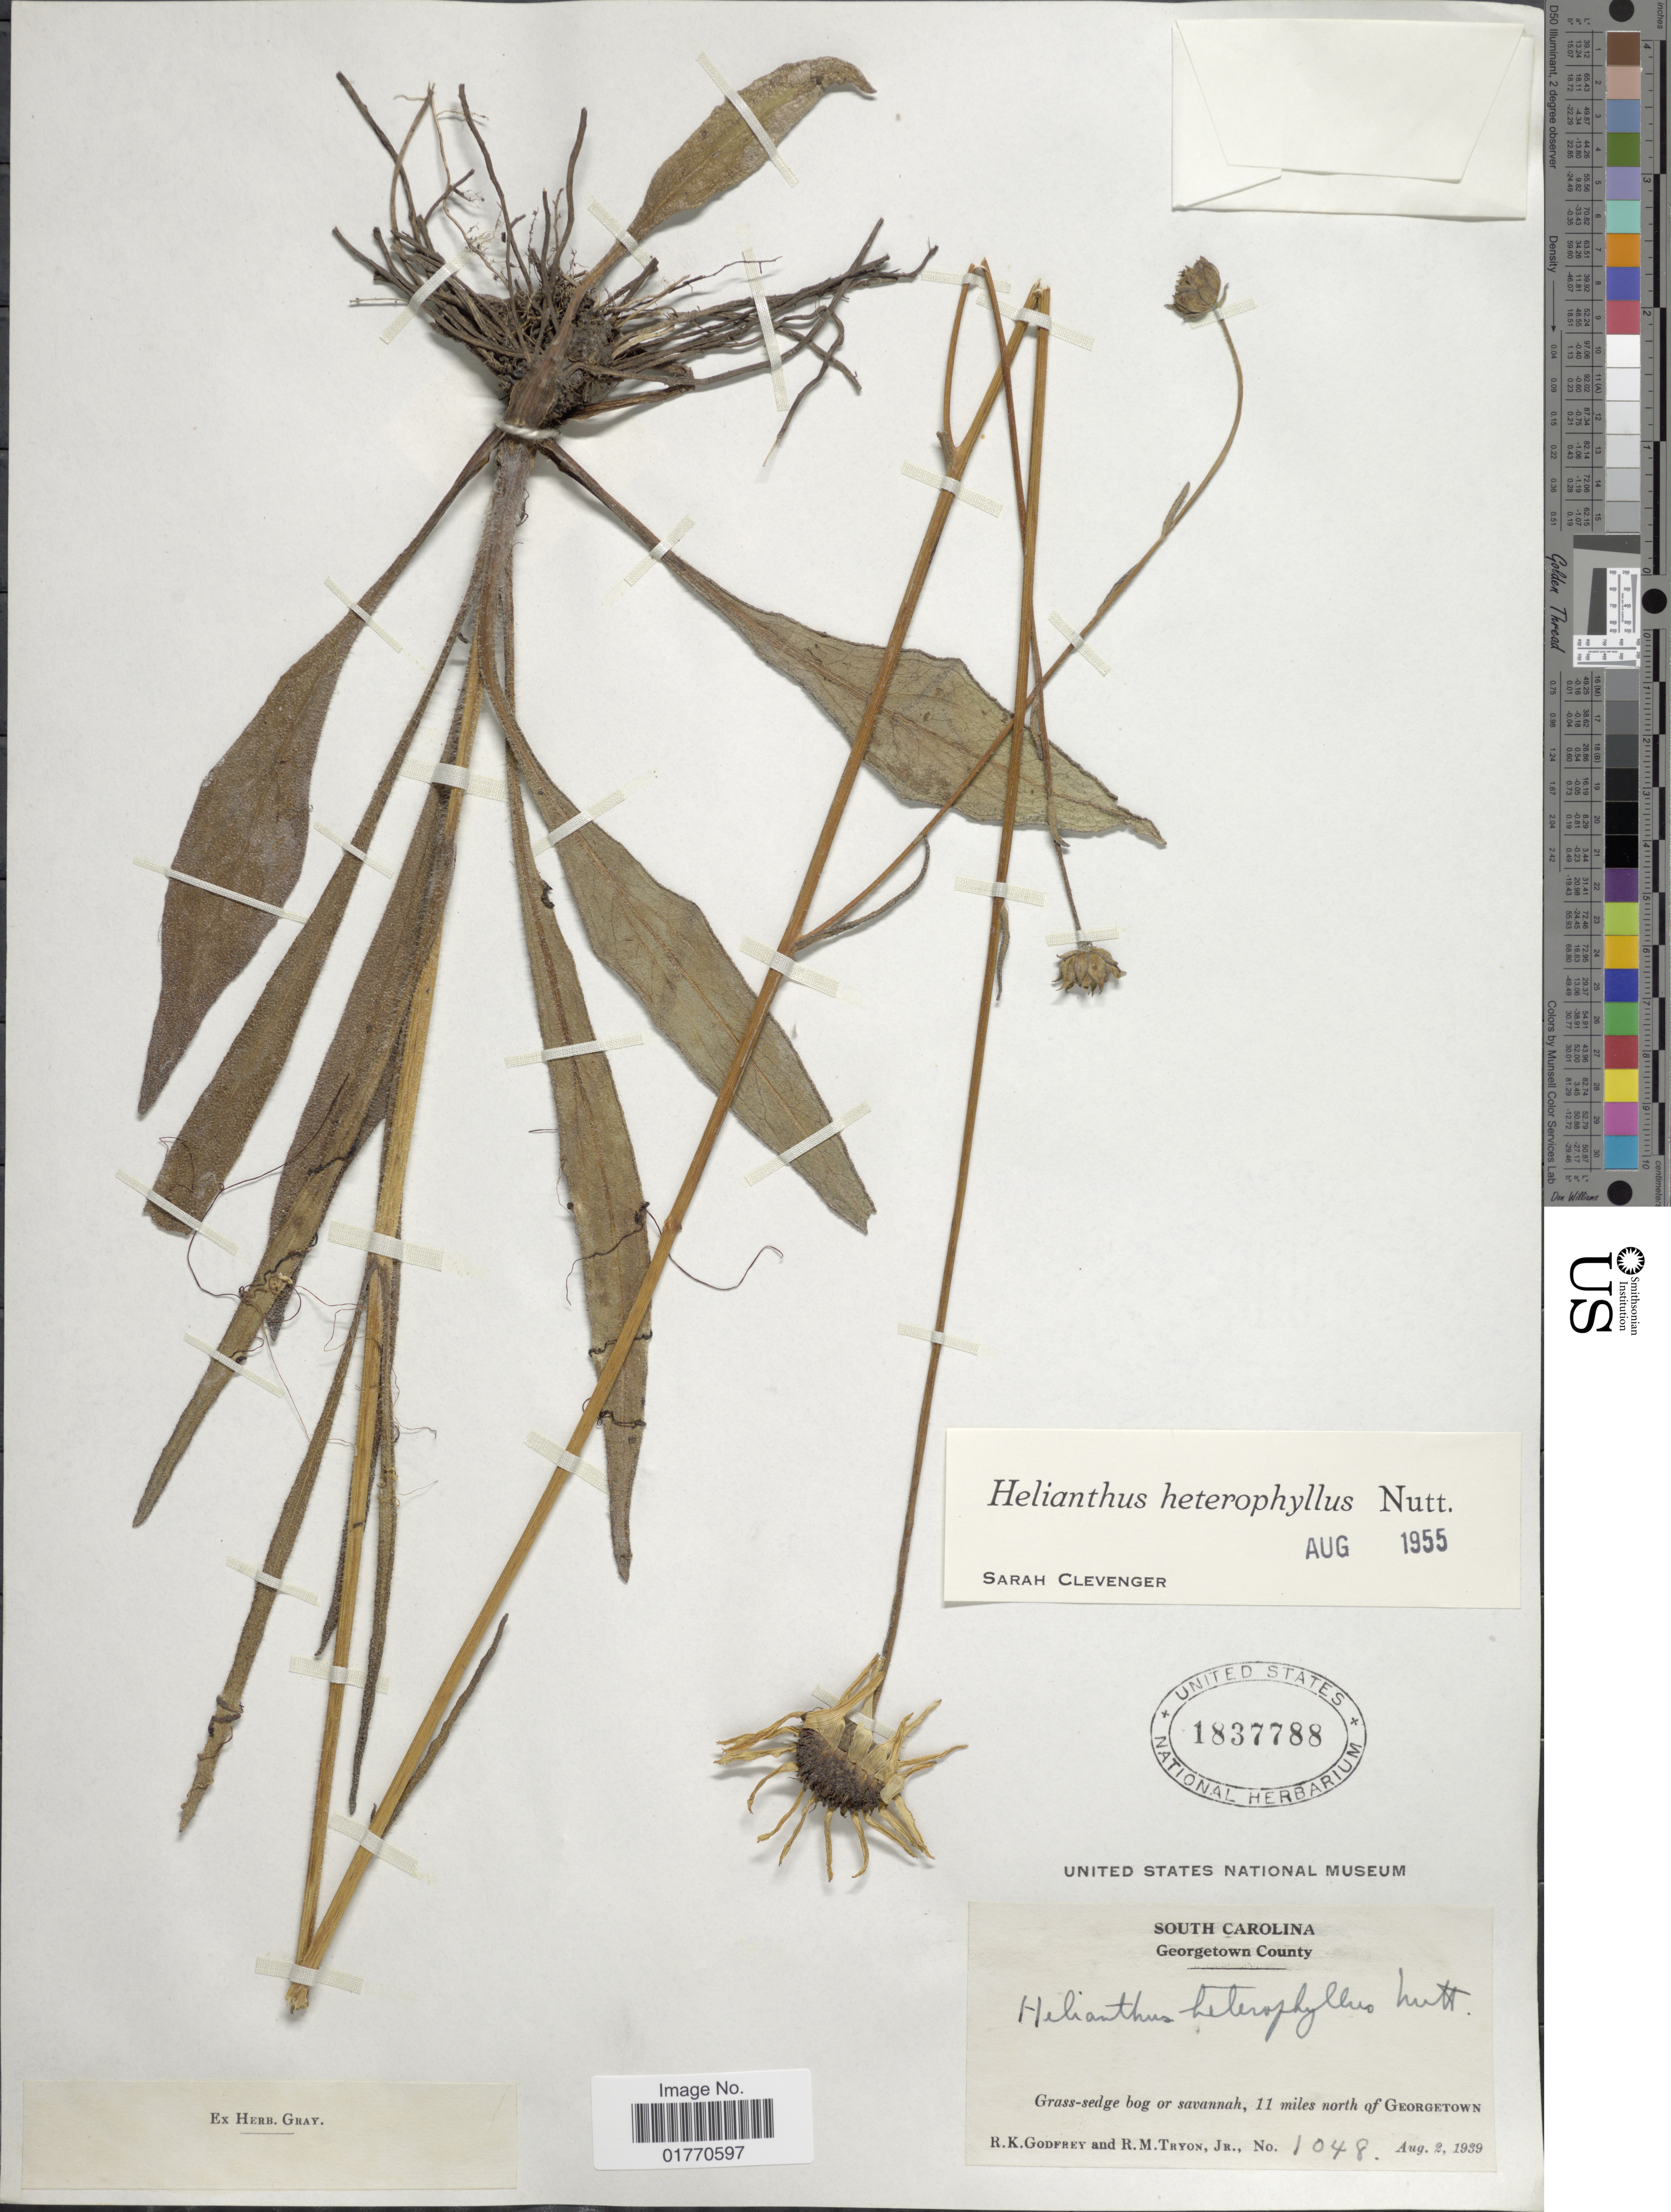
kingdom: Plantae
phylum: Tracheophyta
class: Magnoliopsida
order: Asterales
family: Asteraceae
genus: Helianthus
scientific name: Helianthus heterophyllus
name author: Nutt.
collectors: R. K. Godfrey & R. M. Tryon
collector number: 1048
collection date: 1939-08-02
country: United States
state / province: South Carolina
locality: Georgetown County, 11 miles north of Georgetown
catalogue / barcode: US 1837788